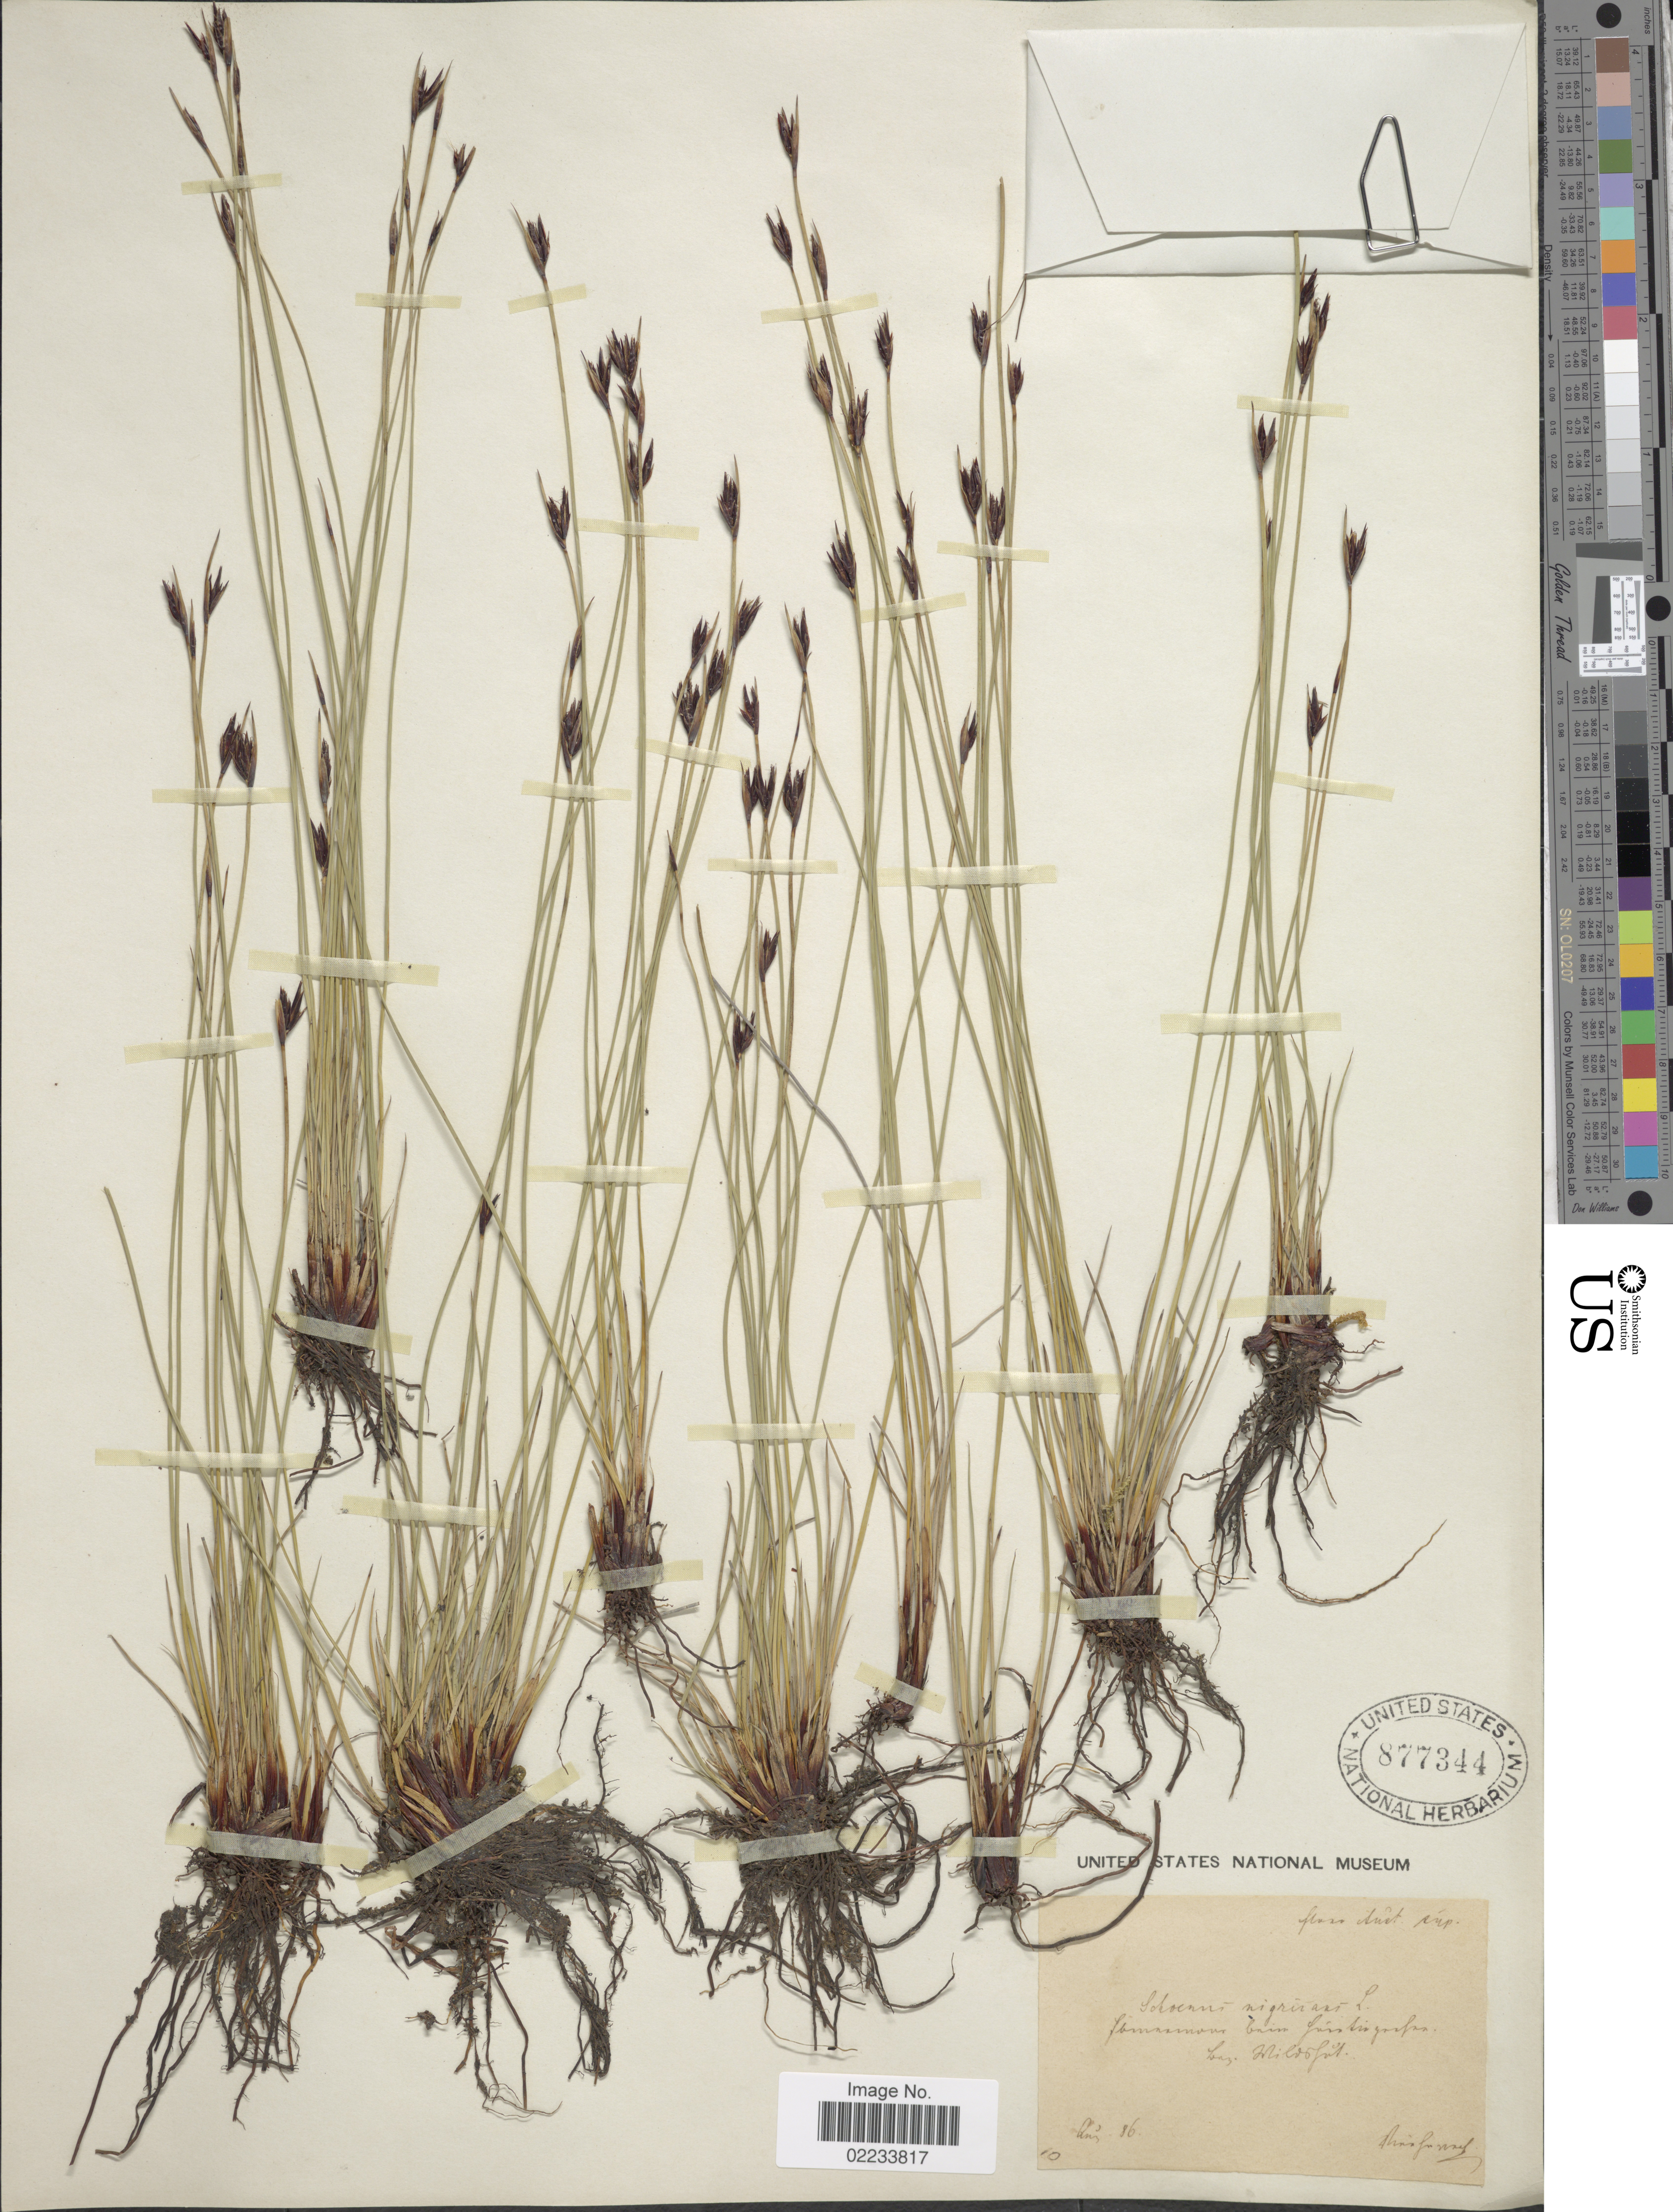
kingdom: Plantae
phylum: Tracheophyta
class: Liliopsida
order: Poales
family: Cyperaceae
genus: Schoenus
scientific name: Schoenus nigricans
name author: L.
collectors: F. Vierhapper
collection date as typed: Transcribed d/m/y: /8/86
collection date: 1886-08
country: Austria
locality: Flora Aust. sup., Ibmermoor beim H....graben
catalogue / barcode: US 877344